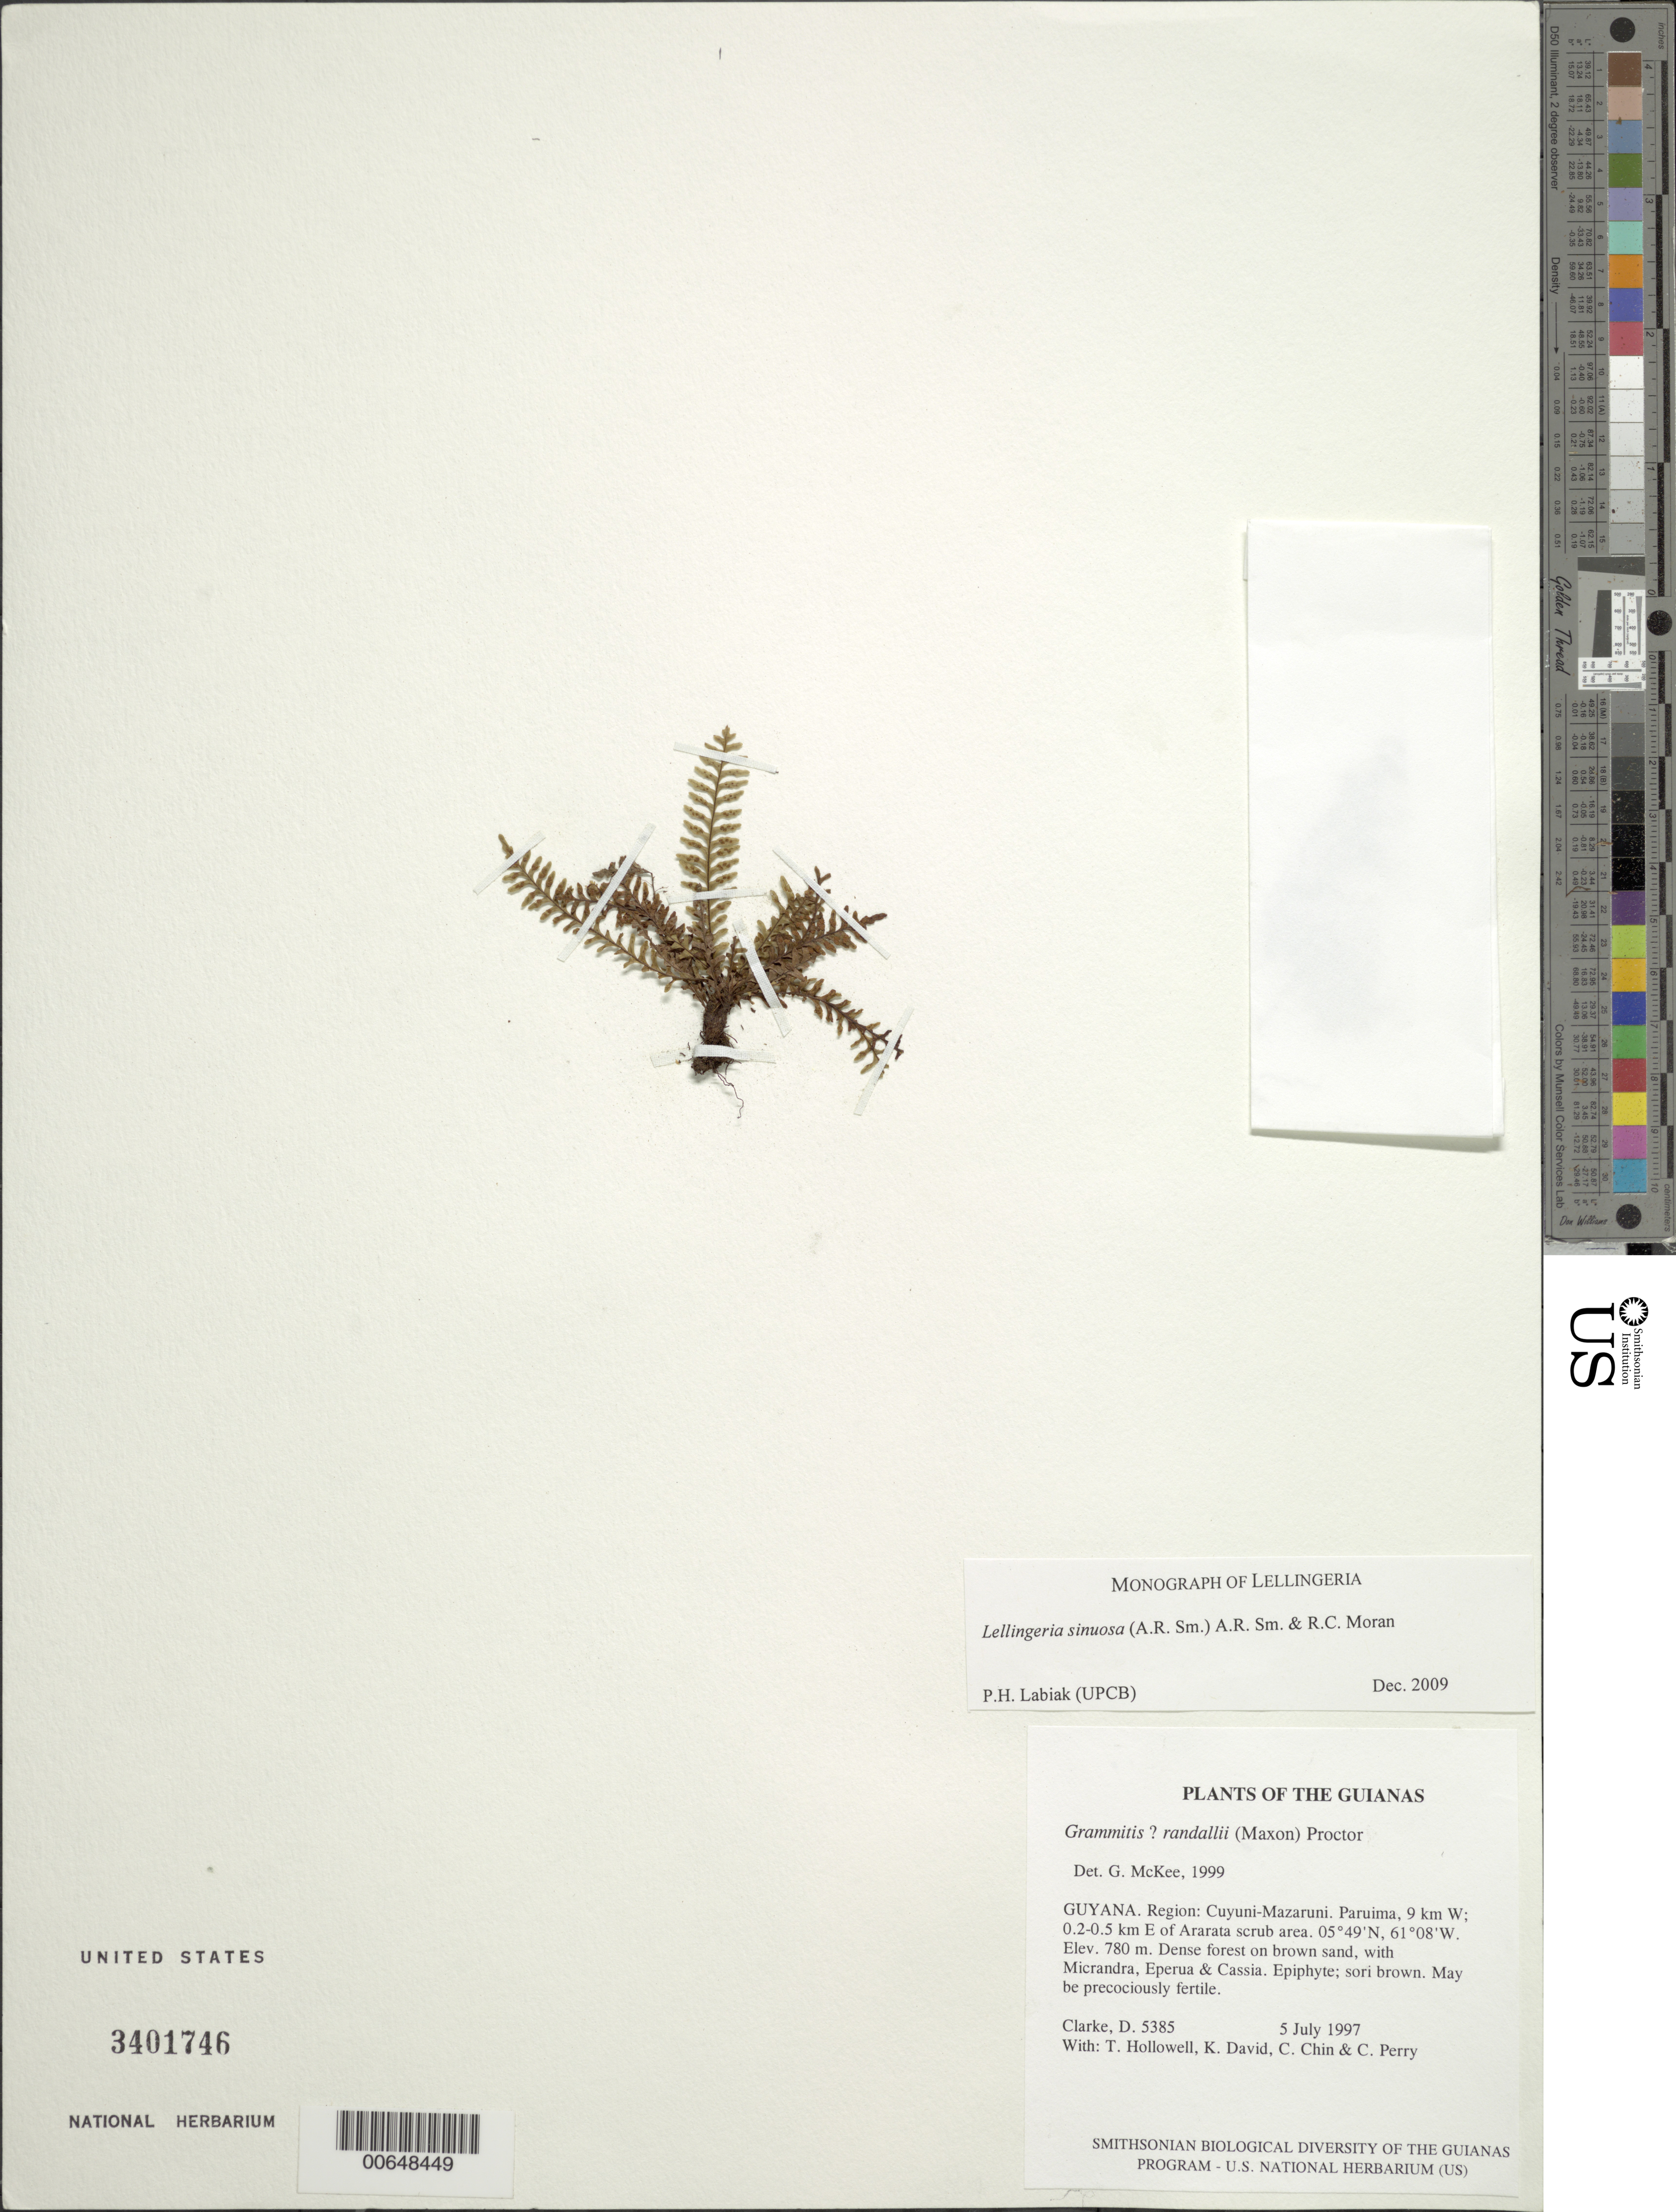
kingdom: Plantae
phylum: Tracheophyta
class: Polypodiopsida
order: Polypodiales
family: Polypodiaceae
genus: Lellingeria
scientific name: Lellingeria sinuosa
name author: (A.R. Sm.) A.R. Sm. & R.C. Moran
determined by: Labiak, P. H.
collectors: H. D. Clarke, T. Hollowell, K. David, C. Chin & C. Perry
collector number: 5385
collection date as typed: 5 July 1997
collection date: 1997-07-05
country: Guyana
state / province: Cuyuni-Mazaruni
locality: Paruima, 9 km W; 0.2-0.5 km E of Ararata scrub area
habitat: Dense forest on brown sand, with Micrandra, Eperua & Cassia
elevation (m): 780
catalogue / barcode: US 3401746